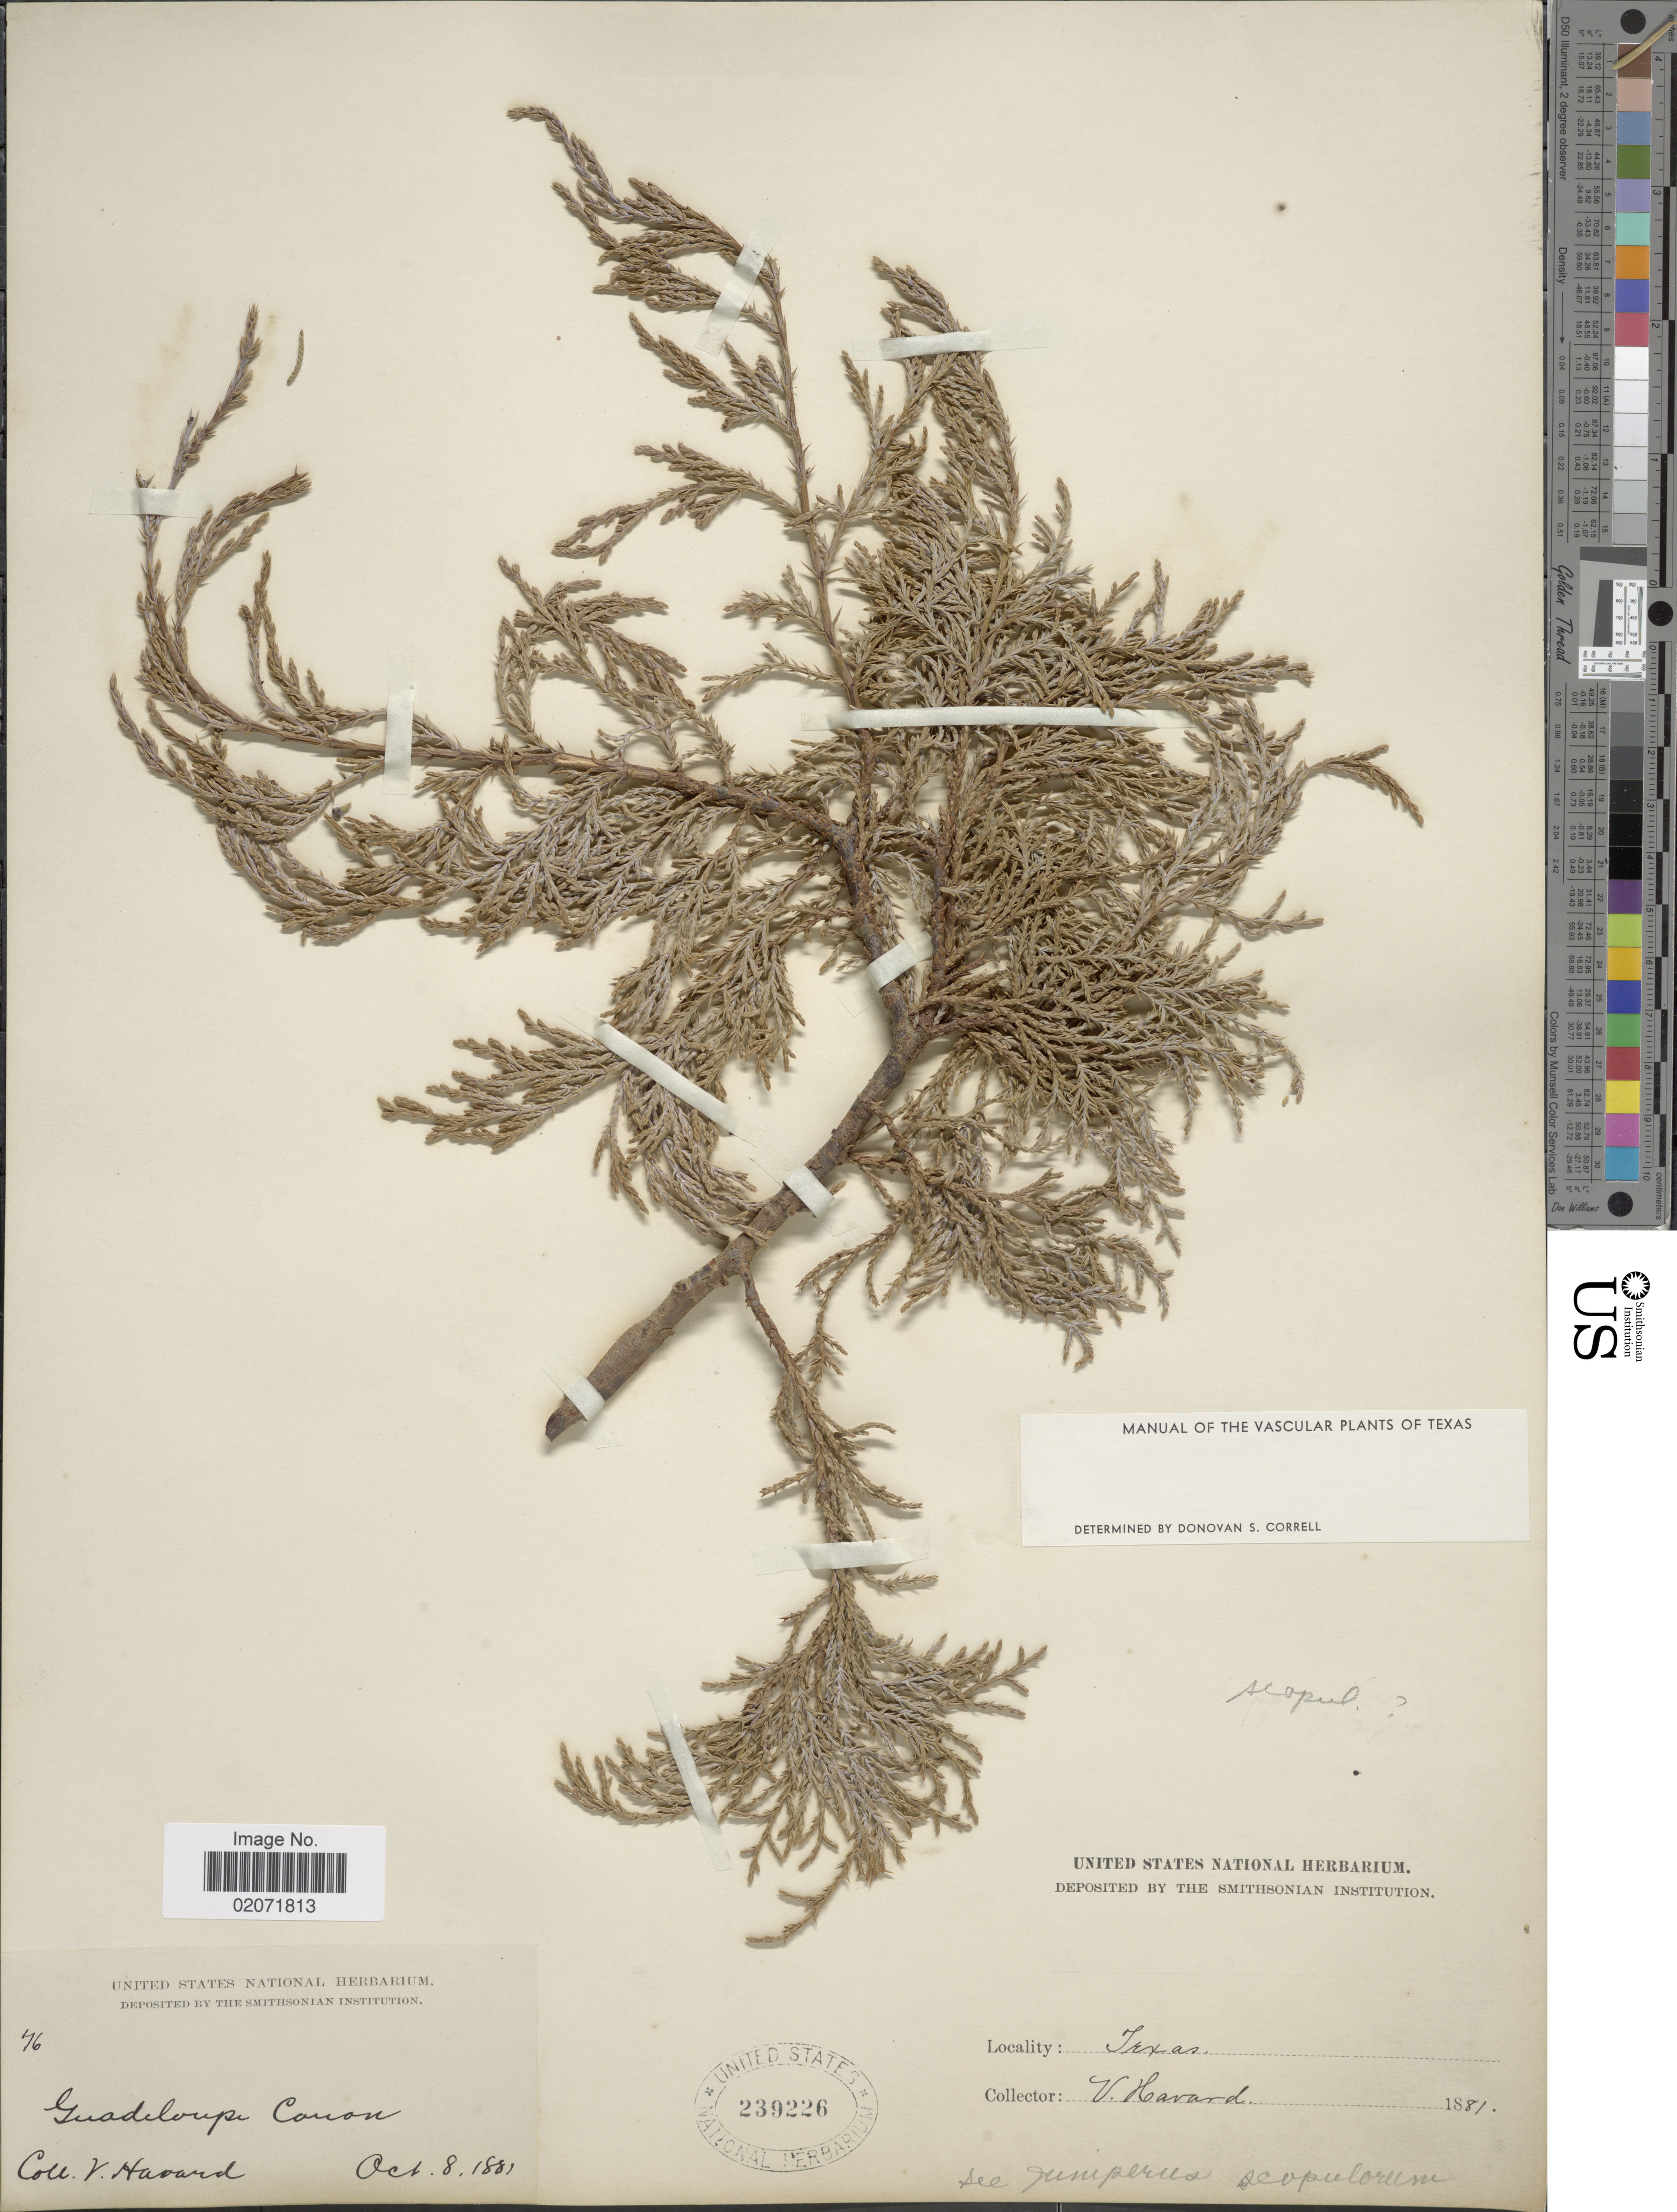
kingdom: Plantae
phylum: Tracheophyta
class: Pinopsida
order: Pinales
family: Cupressaceae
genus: Juniperus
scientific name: Juniperus scopulorum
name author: Sarg.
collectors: V. Havard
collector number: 76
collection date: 1881-10-08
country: United States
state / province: Texas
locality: Guadeloupe Canon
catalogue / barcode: US 239226